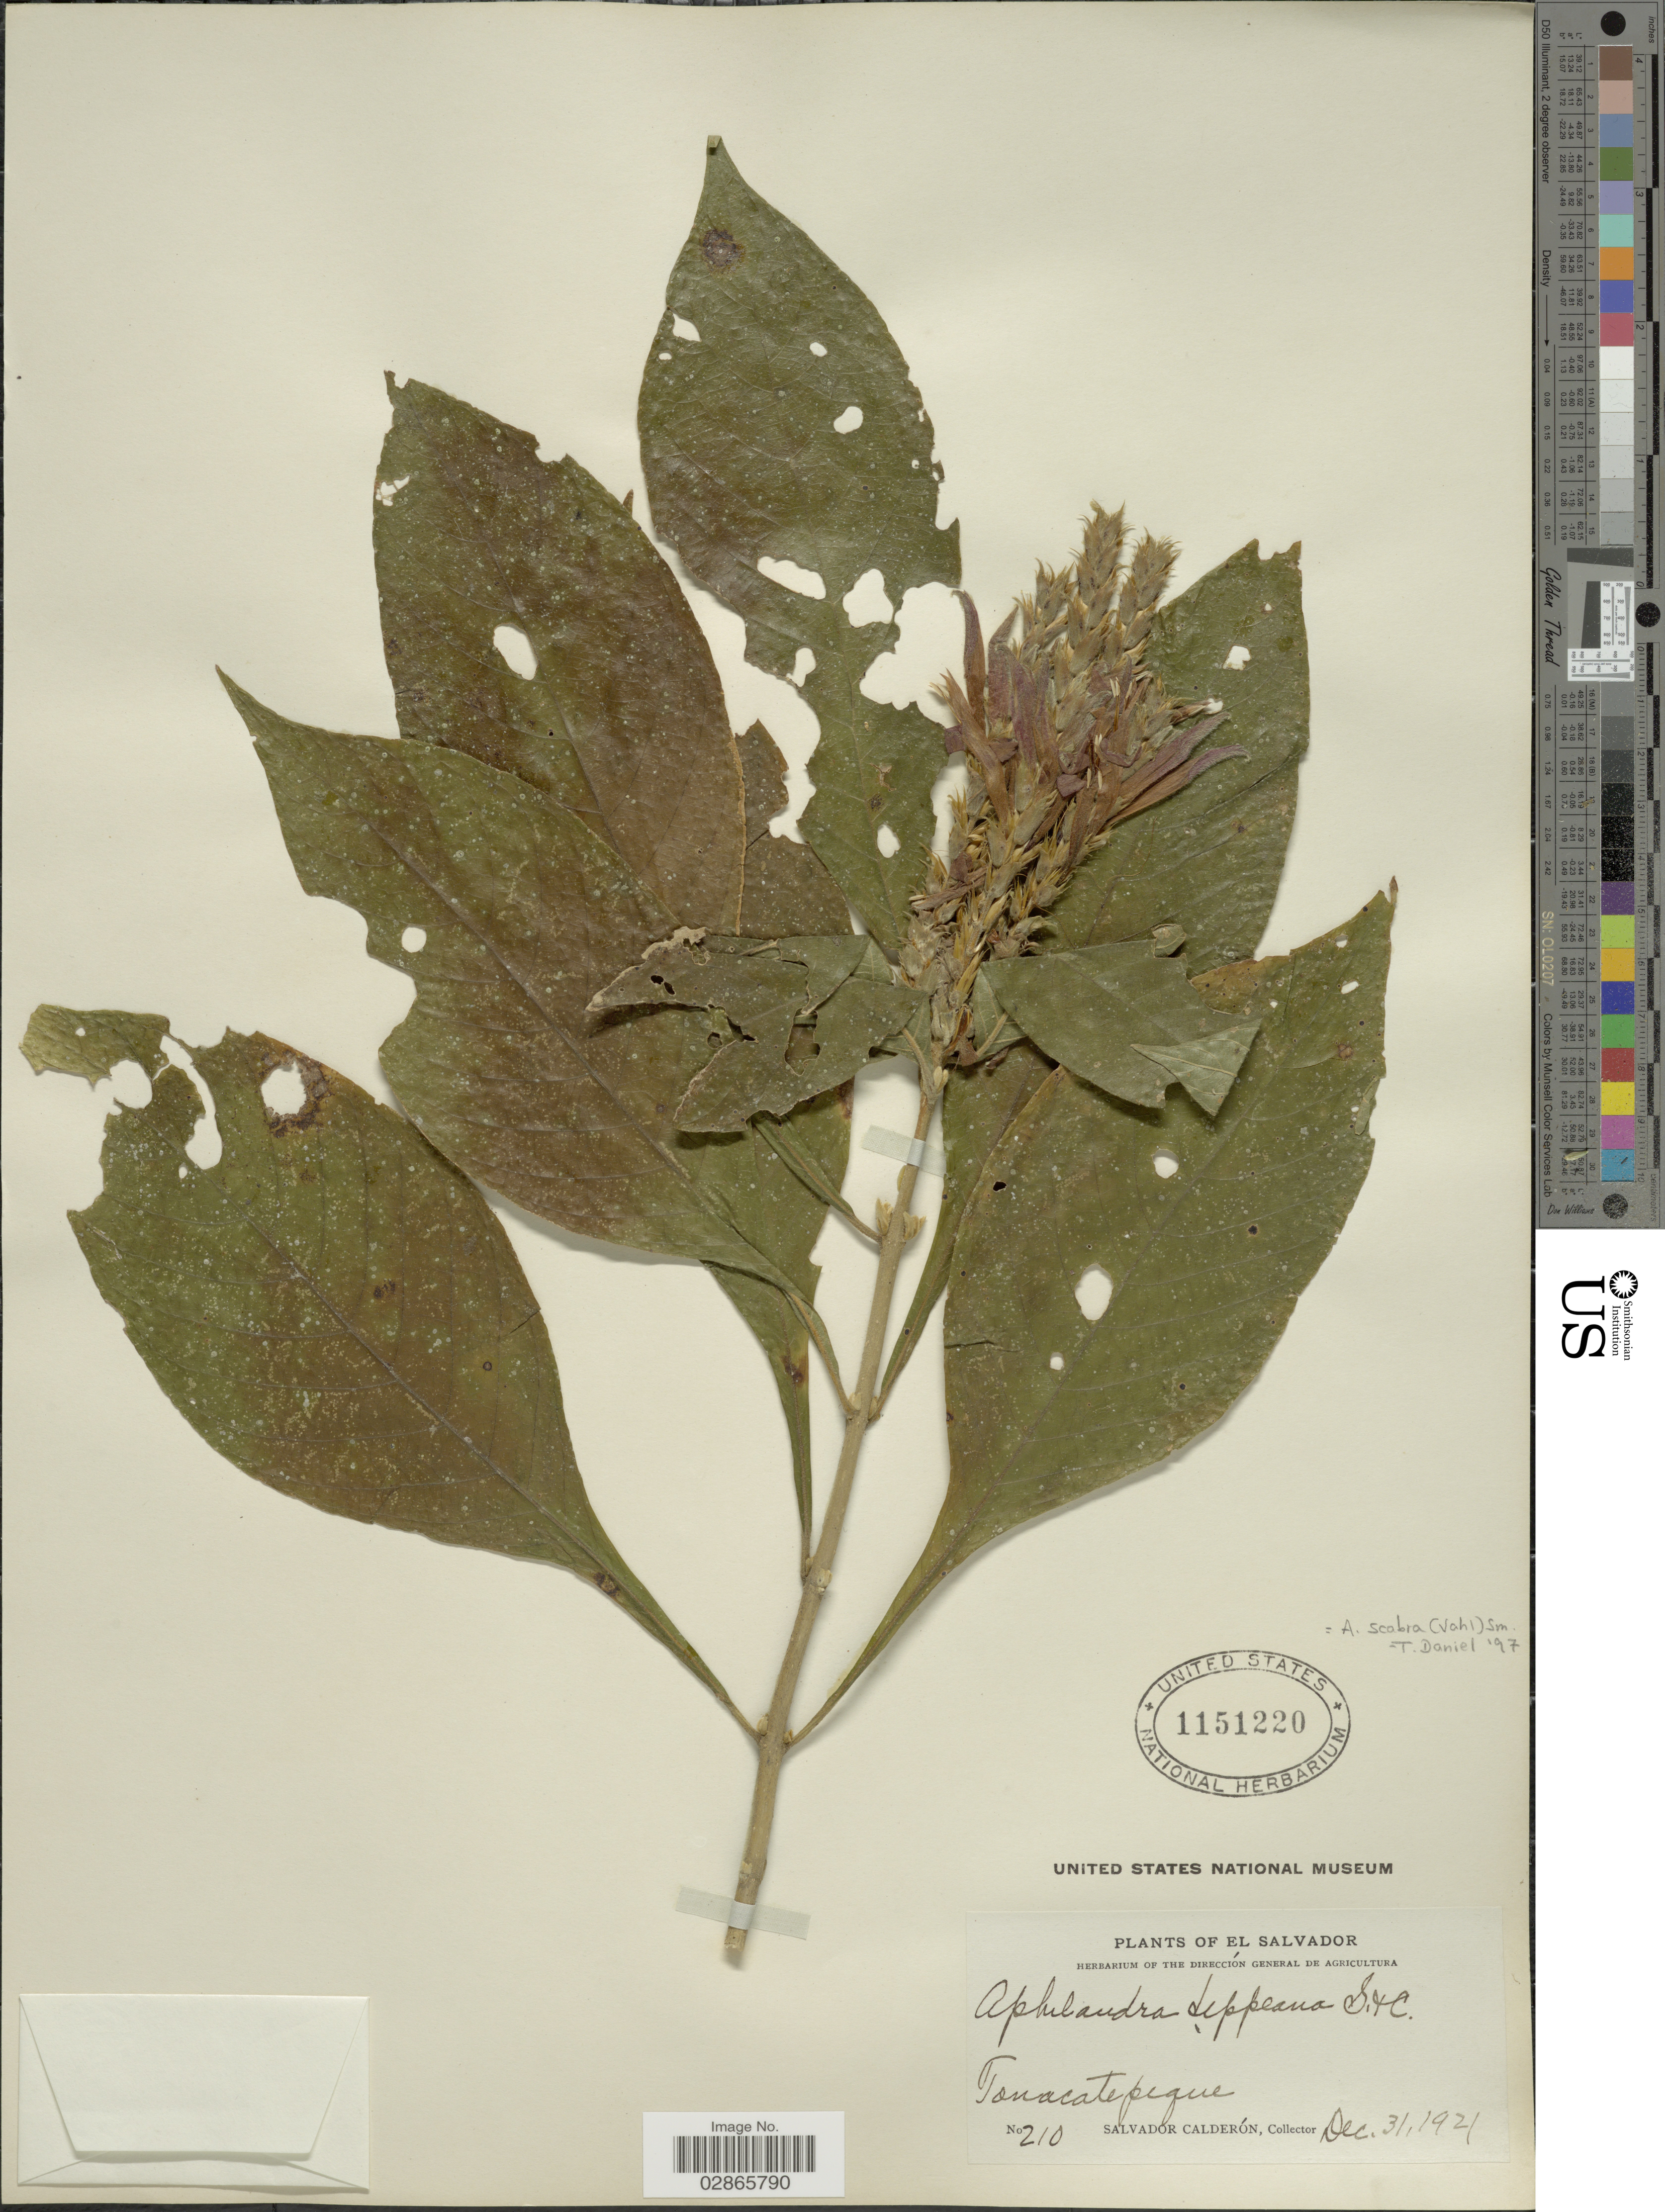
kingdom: Plantae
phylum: Tracheophyta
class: Magnoliopsida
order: Lamiales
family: Acanthaceae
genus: Aphelandra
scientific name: Aphelandra deppeana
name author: Schltdl. & Cham.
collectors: S. Calderón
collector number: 210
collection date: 1921-12-31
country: El Salvador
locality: Tonacatepeque.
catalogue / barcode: US 1151220